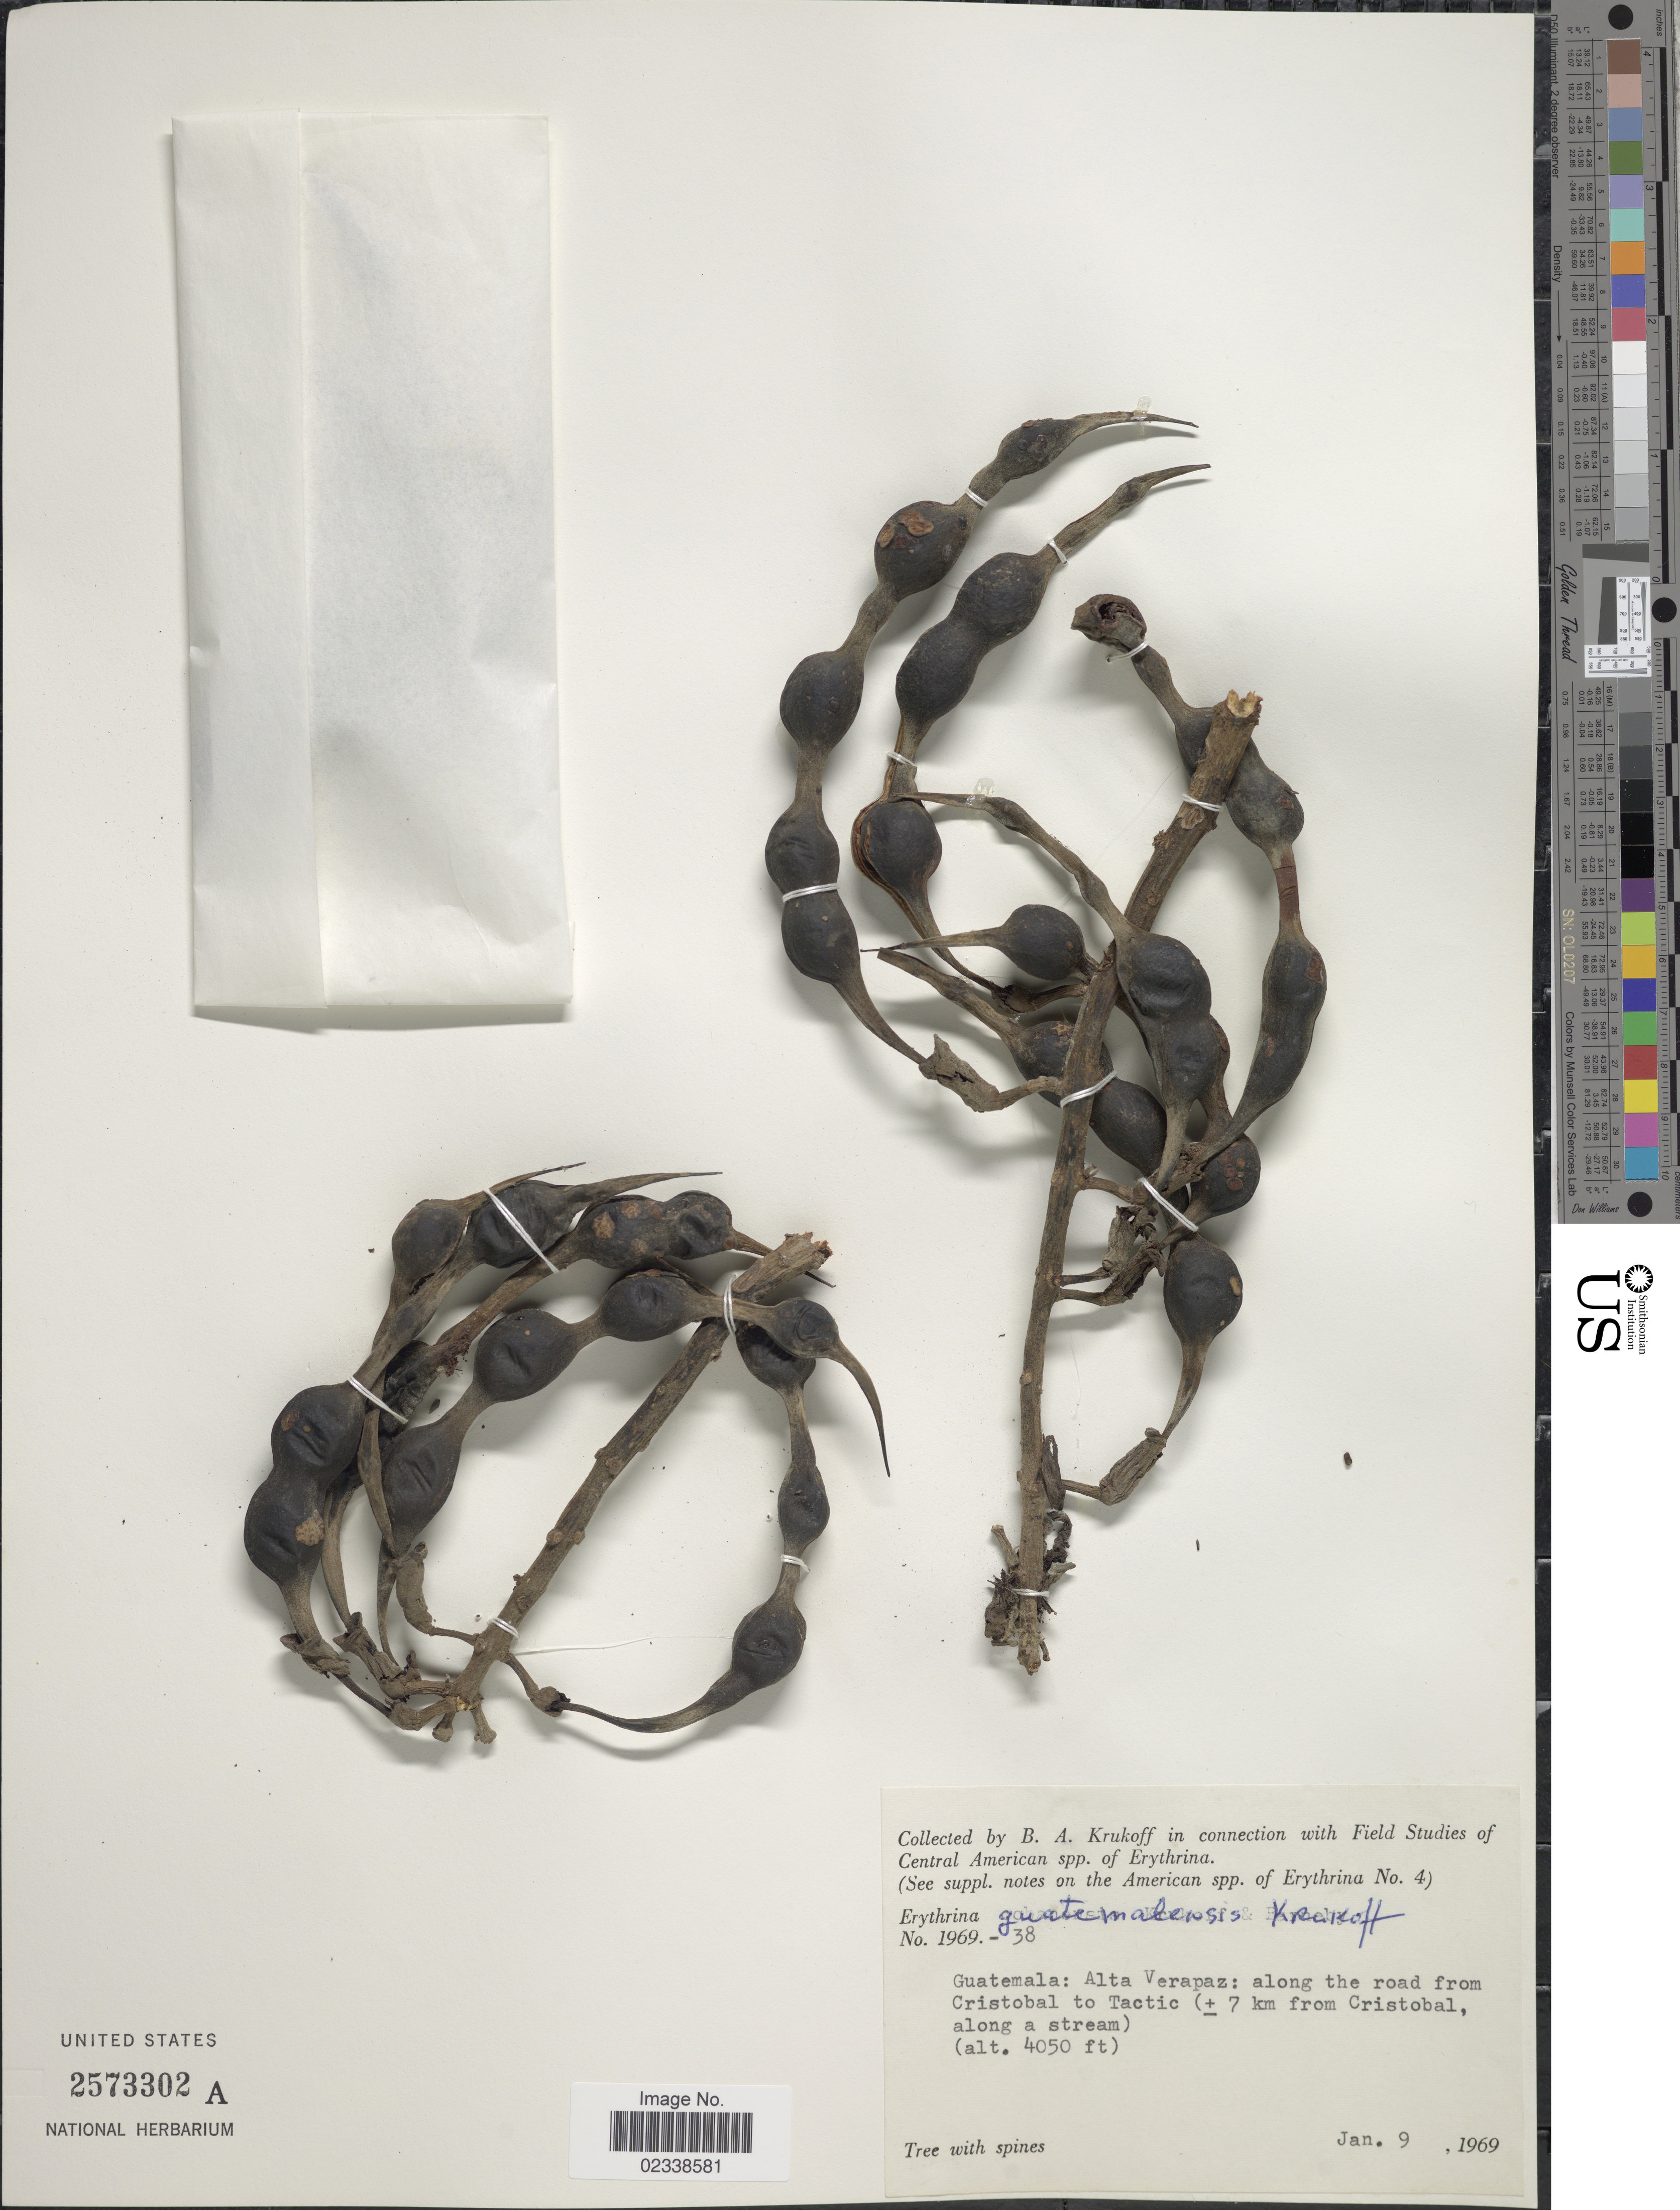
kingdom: Plantae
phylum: Tracheophyta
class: Magnoliopsida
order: Fabales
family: Fabaceae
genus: Erythrina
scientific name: Erythrina guatemalensis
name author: Krukoff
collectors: B. A. Krukoff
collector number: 1969-38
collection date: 1969-01-09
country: Guatemala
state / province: Alta Verapaz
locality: Along the road from Cristabl to Tactic (+/- 7 km from Cristobal, along a stream)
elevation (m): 1234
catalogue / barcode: US 2573302A